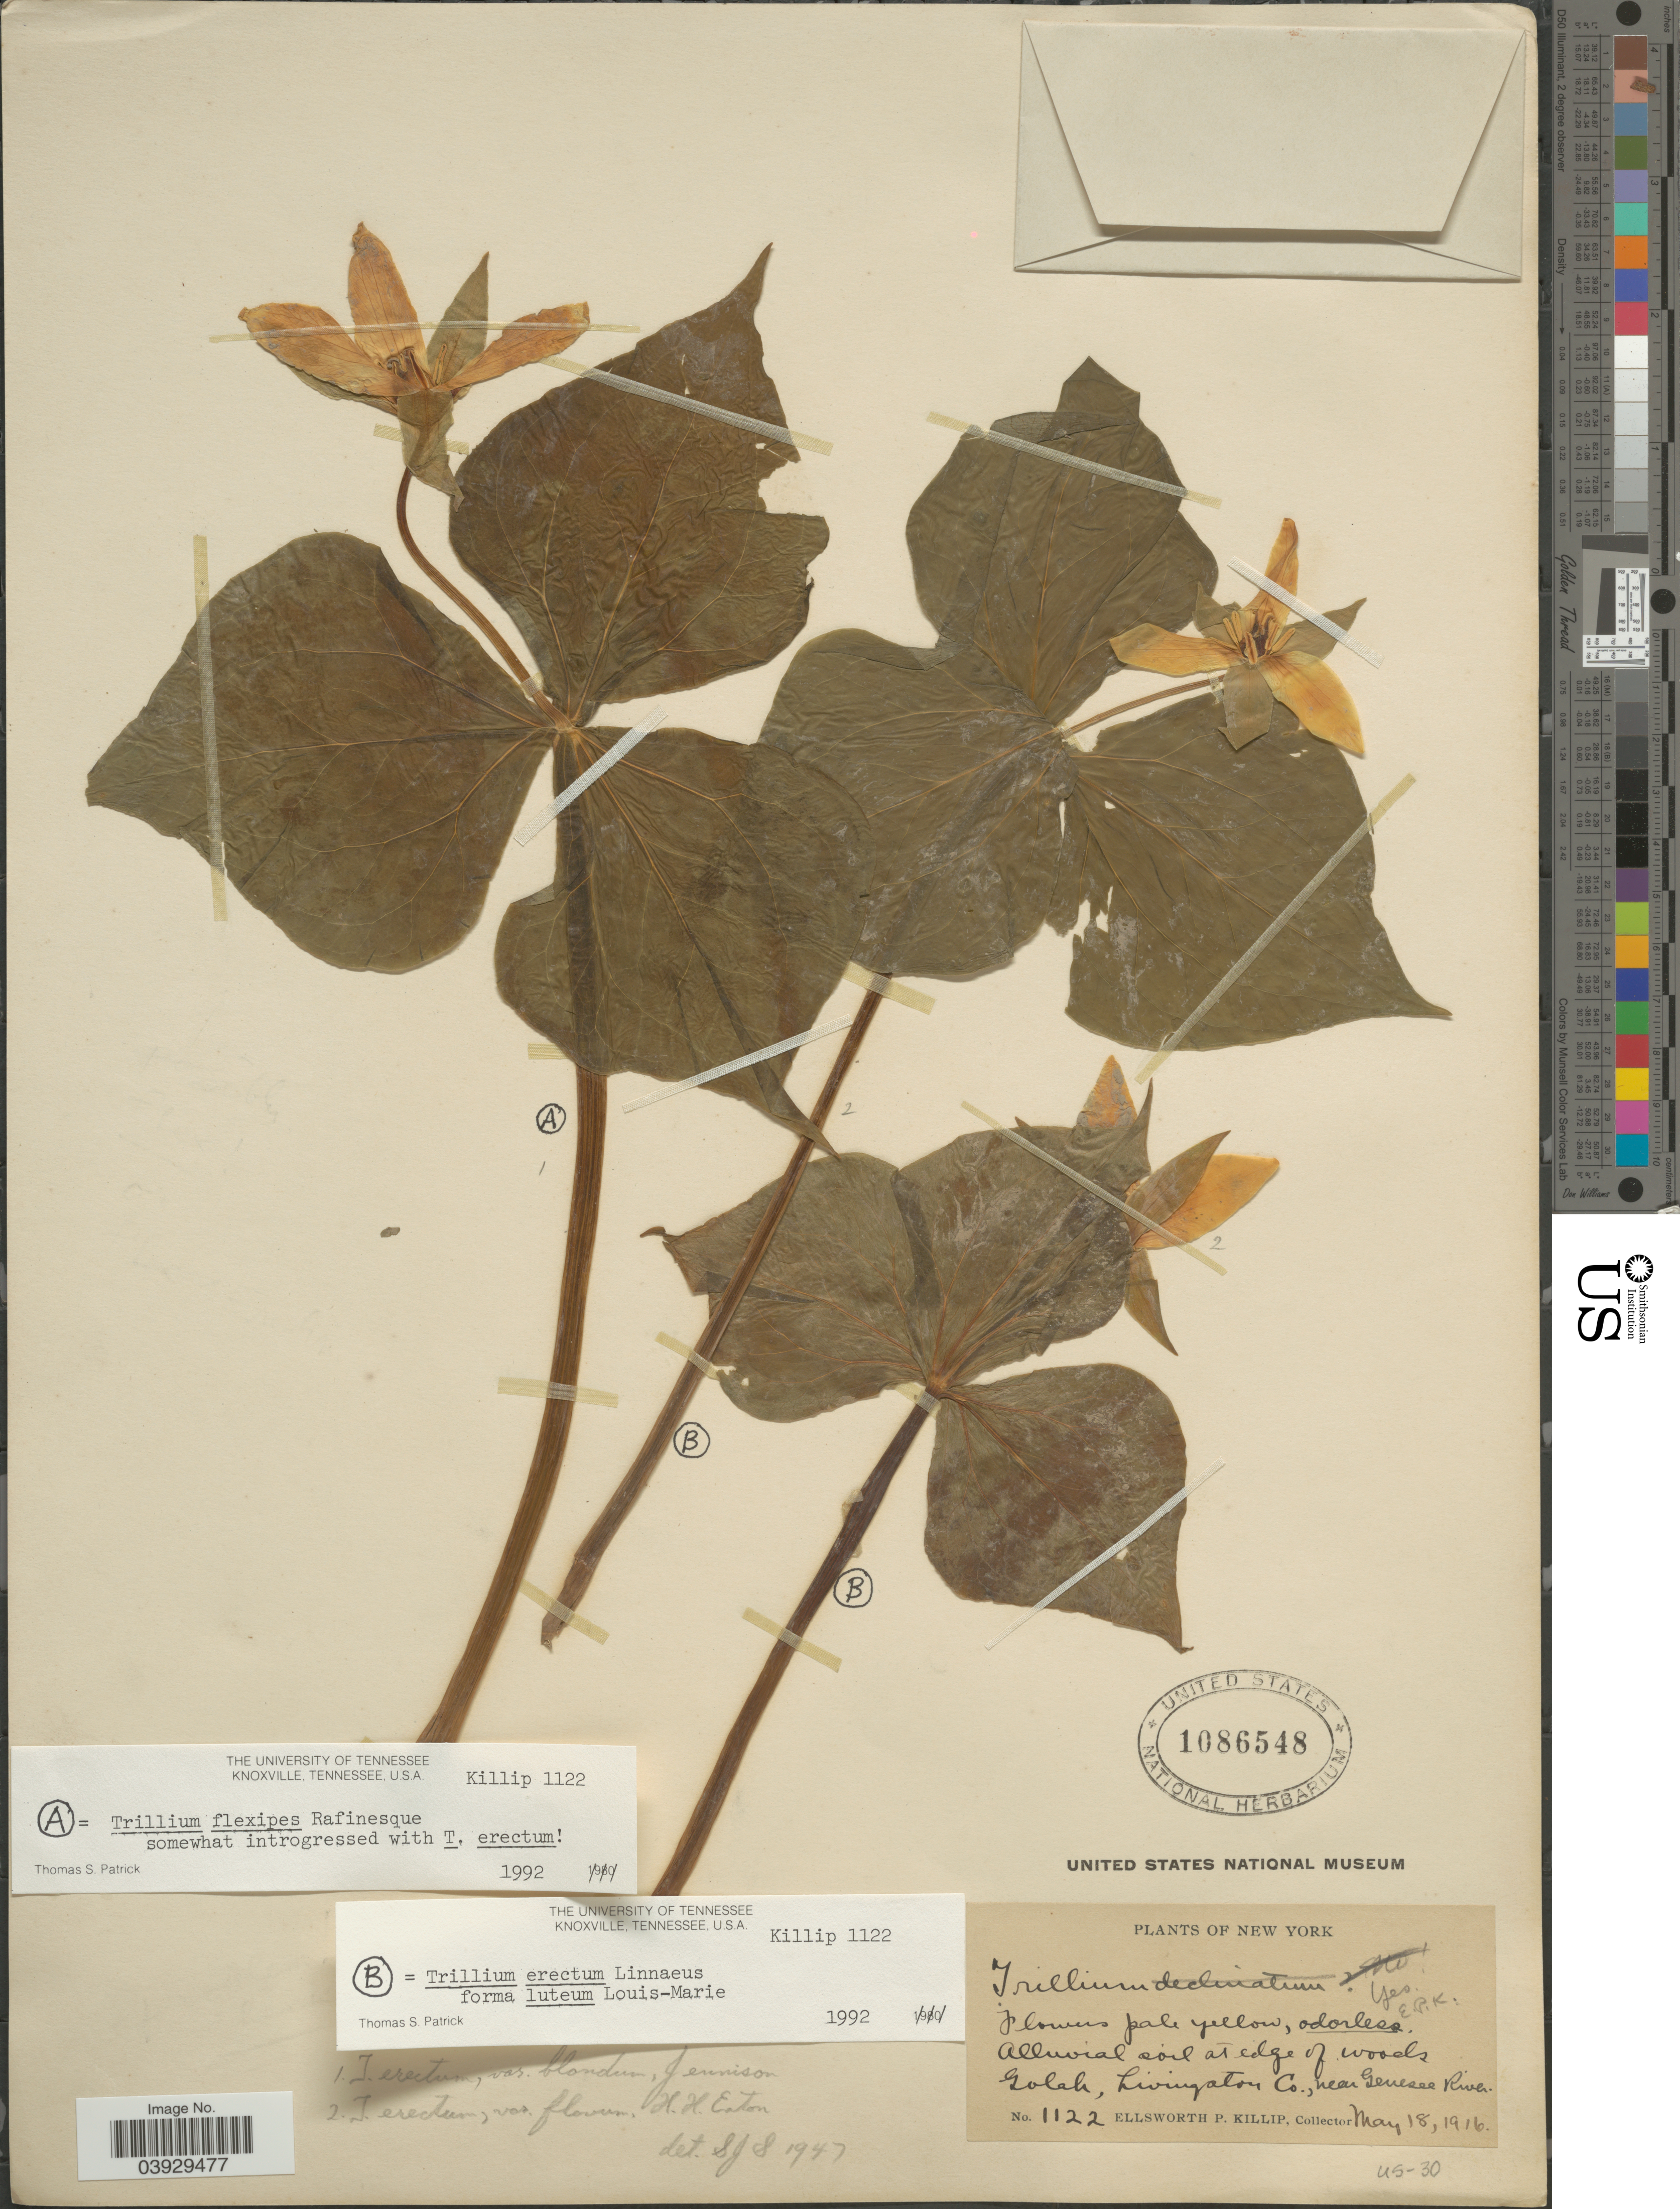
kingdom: Plantae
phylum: Tracheophyta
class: Liliopsida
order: Liliales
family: Melanthiaceae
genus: Trillium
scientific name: Trillium flexipes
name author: Raf.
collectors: E. P. Killip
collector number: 1122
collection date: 1916-05-18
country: United States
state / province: New York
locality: Golah, Livingston Co., near Genesee River.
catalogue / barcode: US 1086548